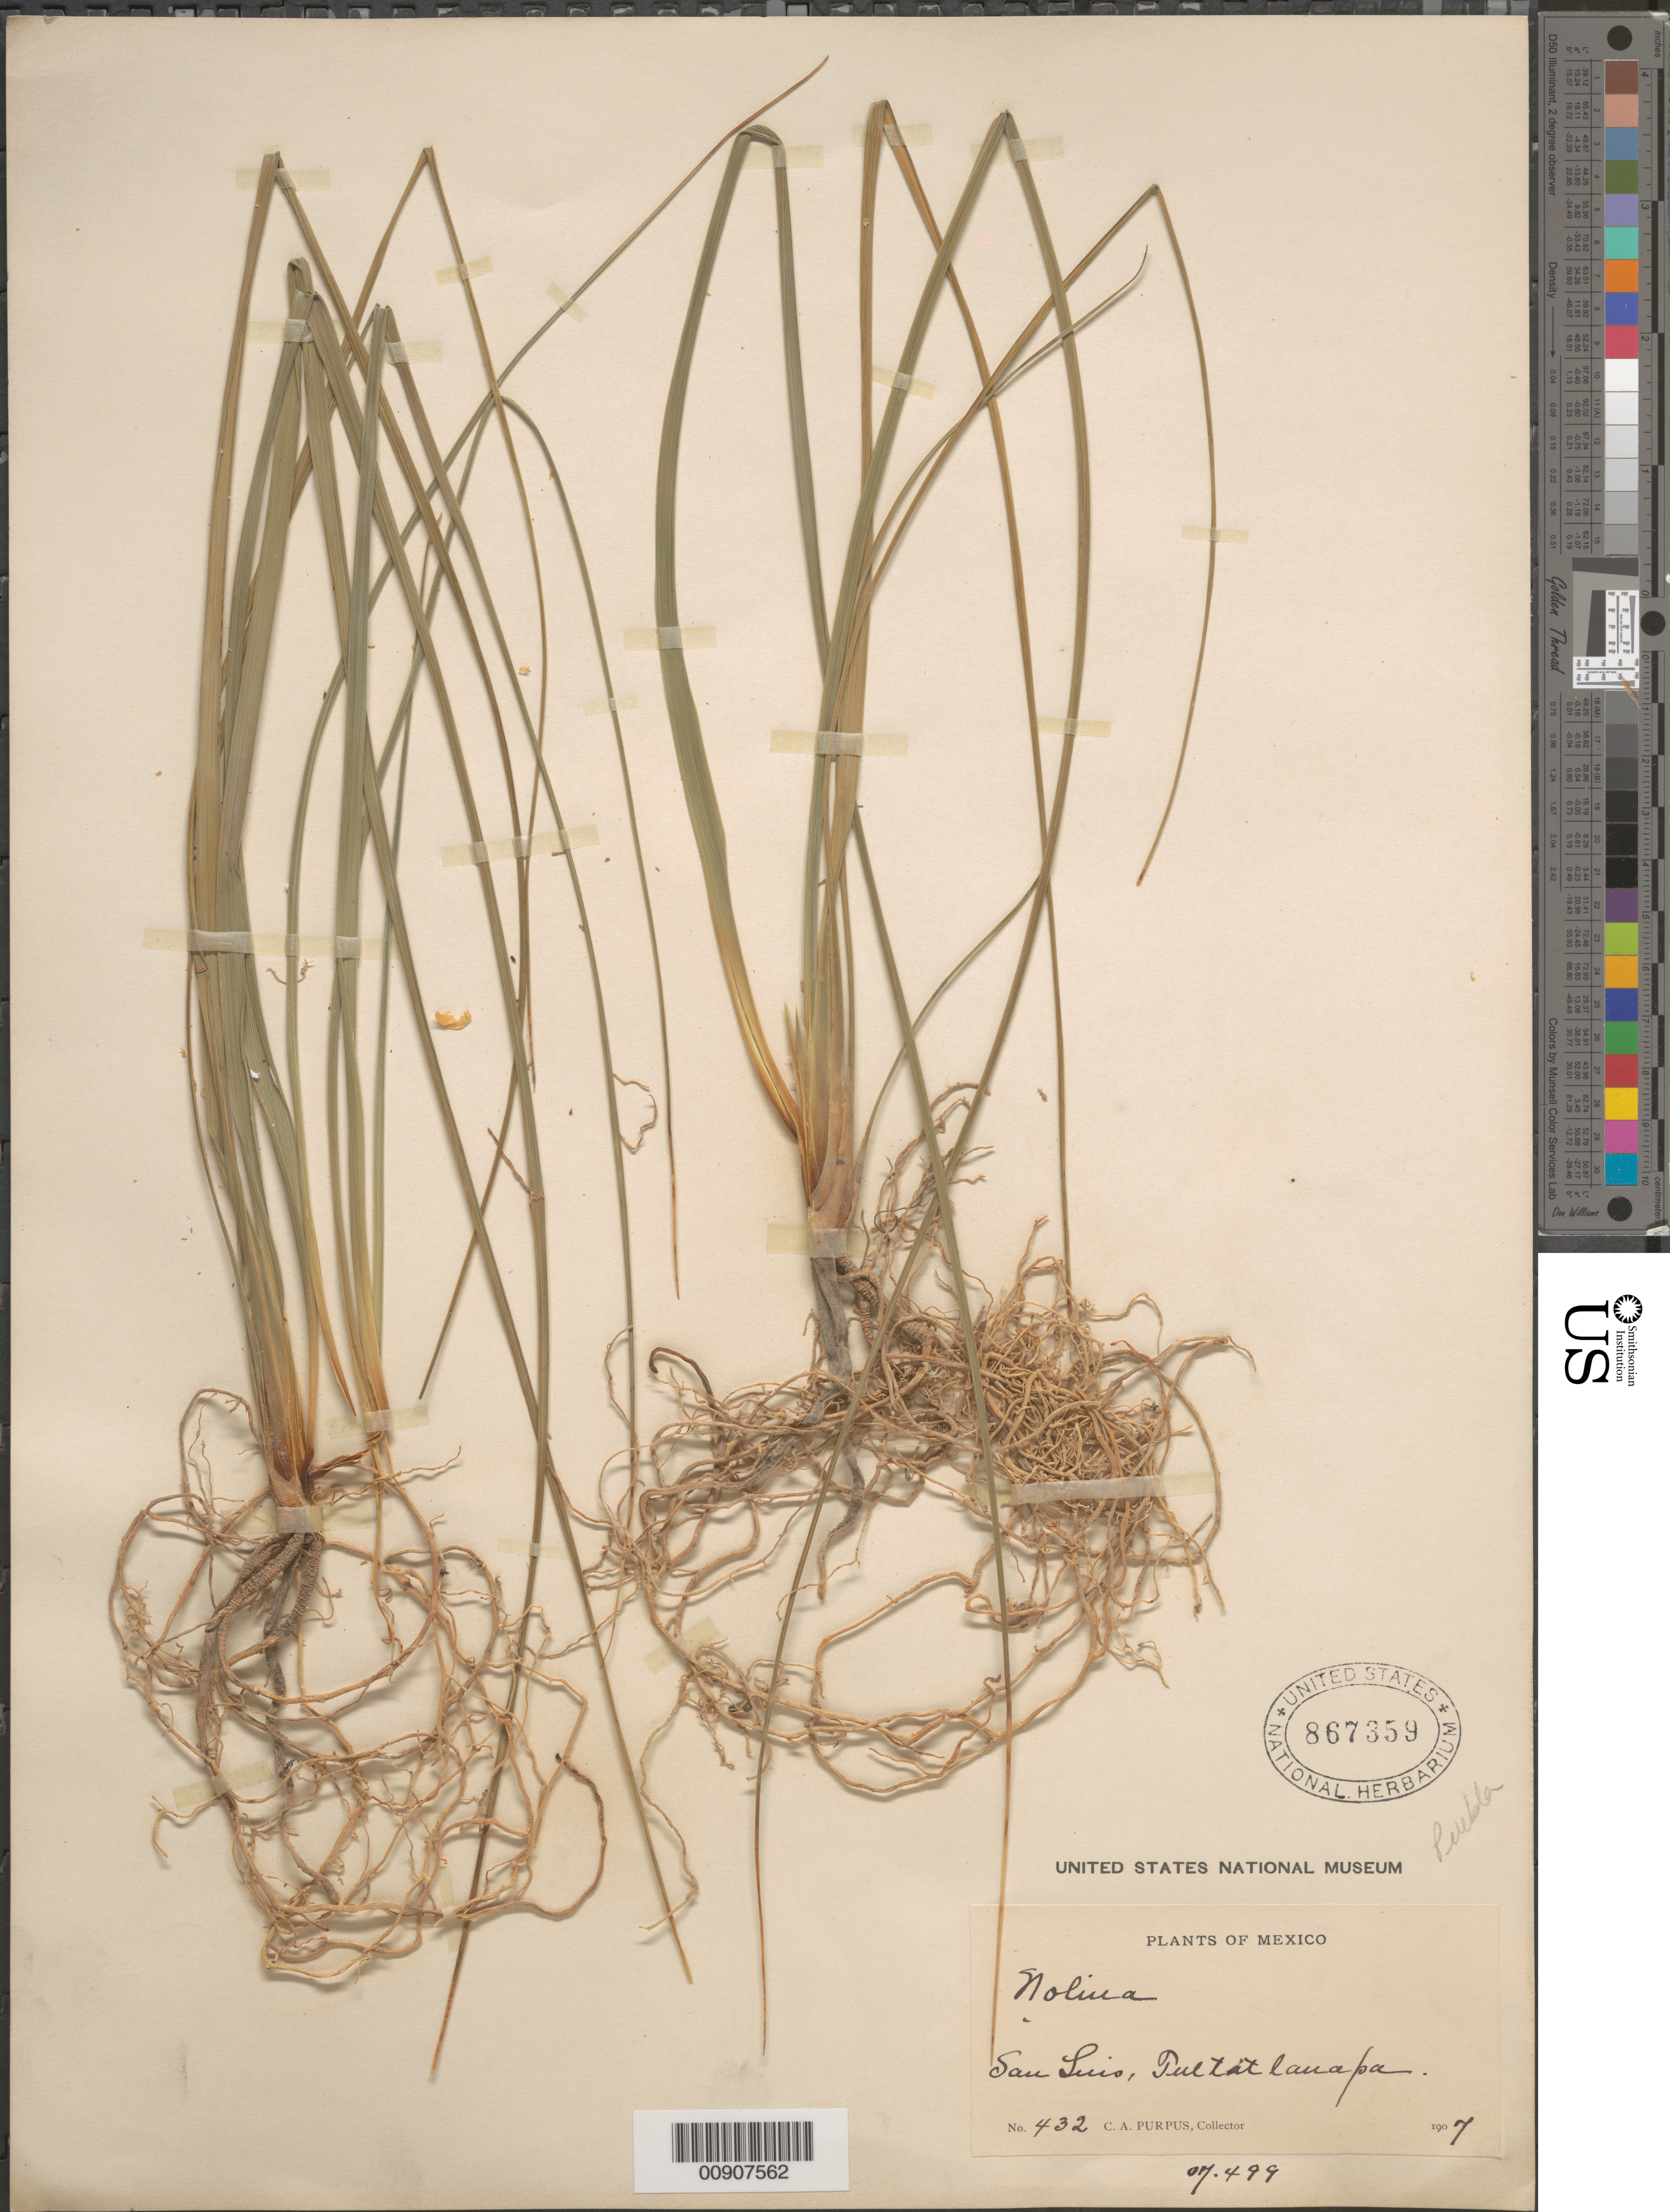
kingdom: Plantae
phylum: Tracheophyta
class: Liliopsida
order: Asparagales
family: Asparagaceae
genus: Nolina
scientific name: Nolina sp.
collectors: C. A. Purpus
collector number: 432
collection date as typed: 1907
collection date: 1907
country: Mexico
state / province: Puebla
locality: San Luis Tultitlanapa.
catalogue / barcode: US 867359